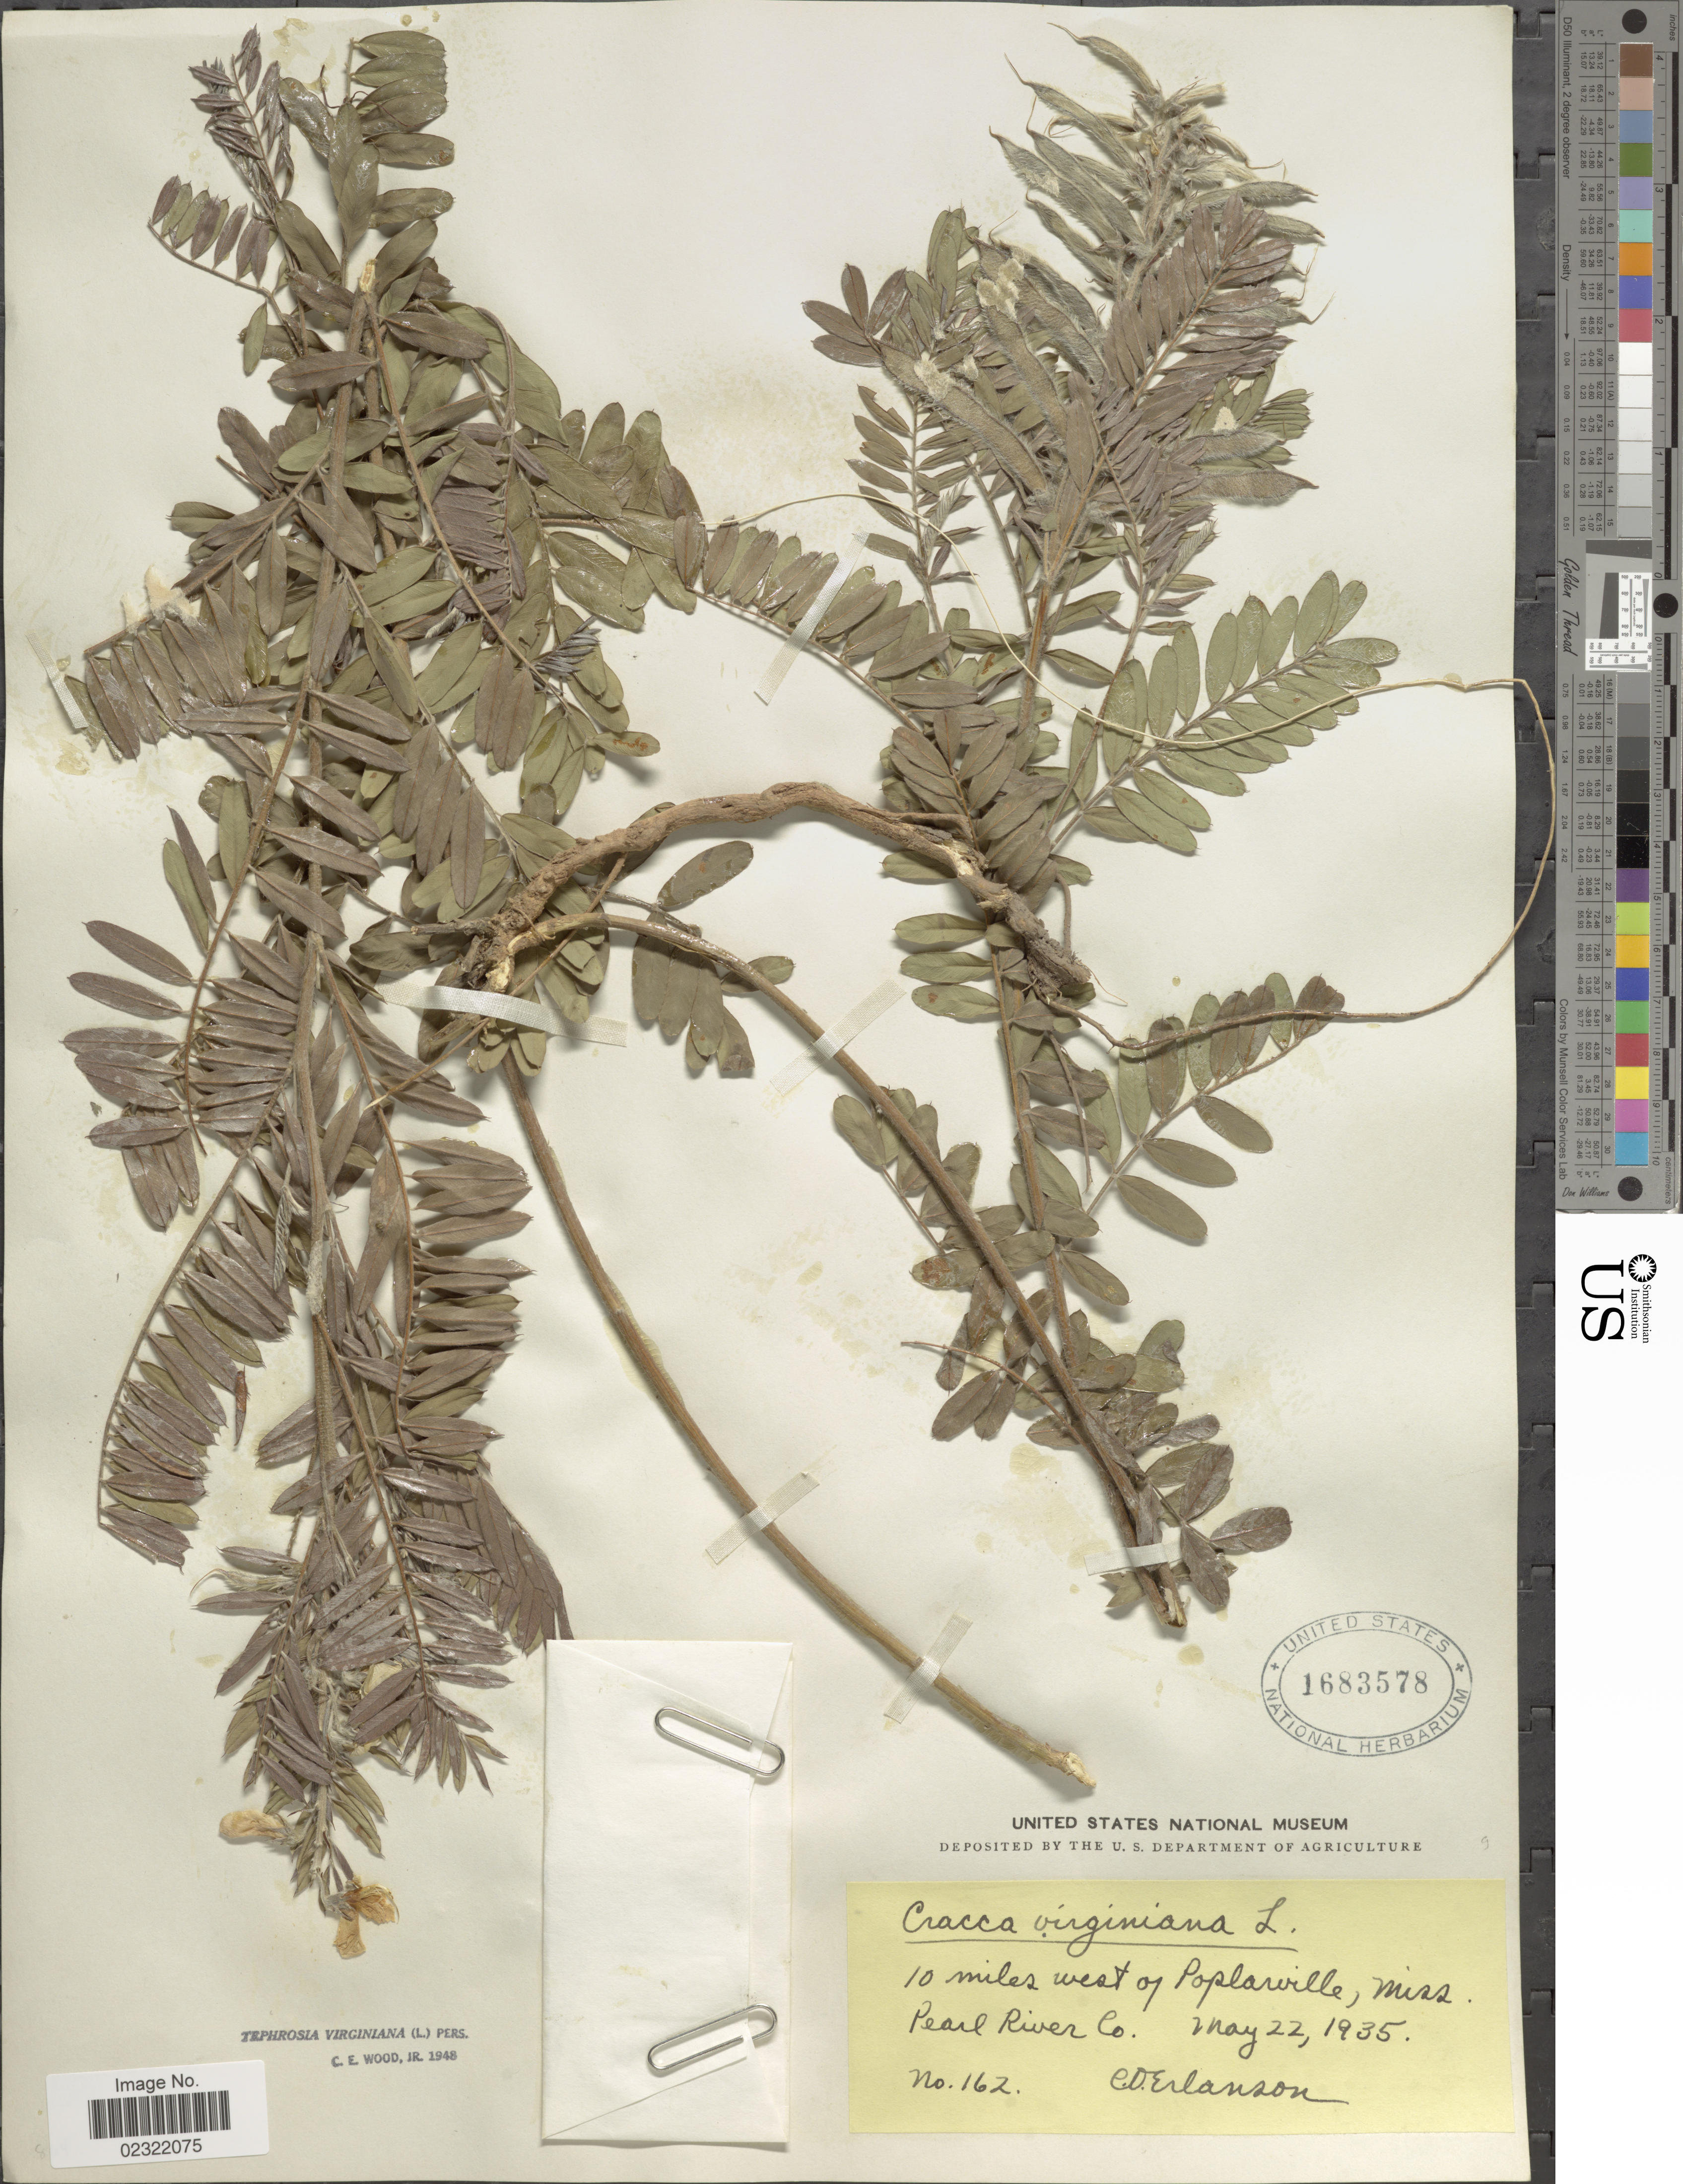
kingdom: Plantae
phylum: Tracheophyta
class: Magnoliopsida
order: Fabales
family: Fabaceae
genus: Tephrosia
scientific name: Tephrosia virginiana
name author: (L.) Pers.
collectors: C. O. Erlanson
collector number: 162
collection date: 1935-05-22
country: United States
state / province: Mississippi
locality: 10 miles west of Poplarville, Pearl River Co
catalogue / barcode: US 1683578